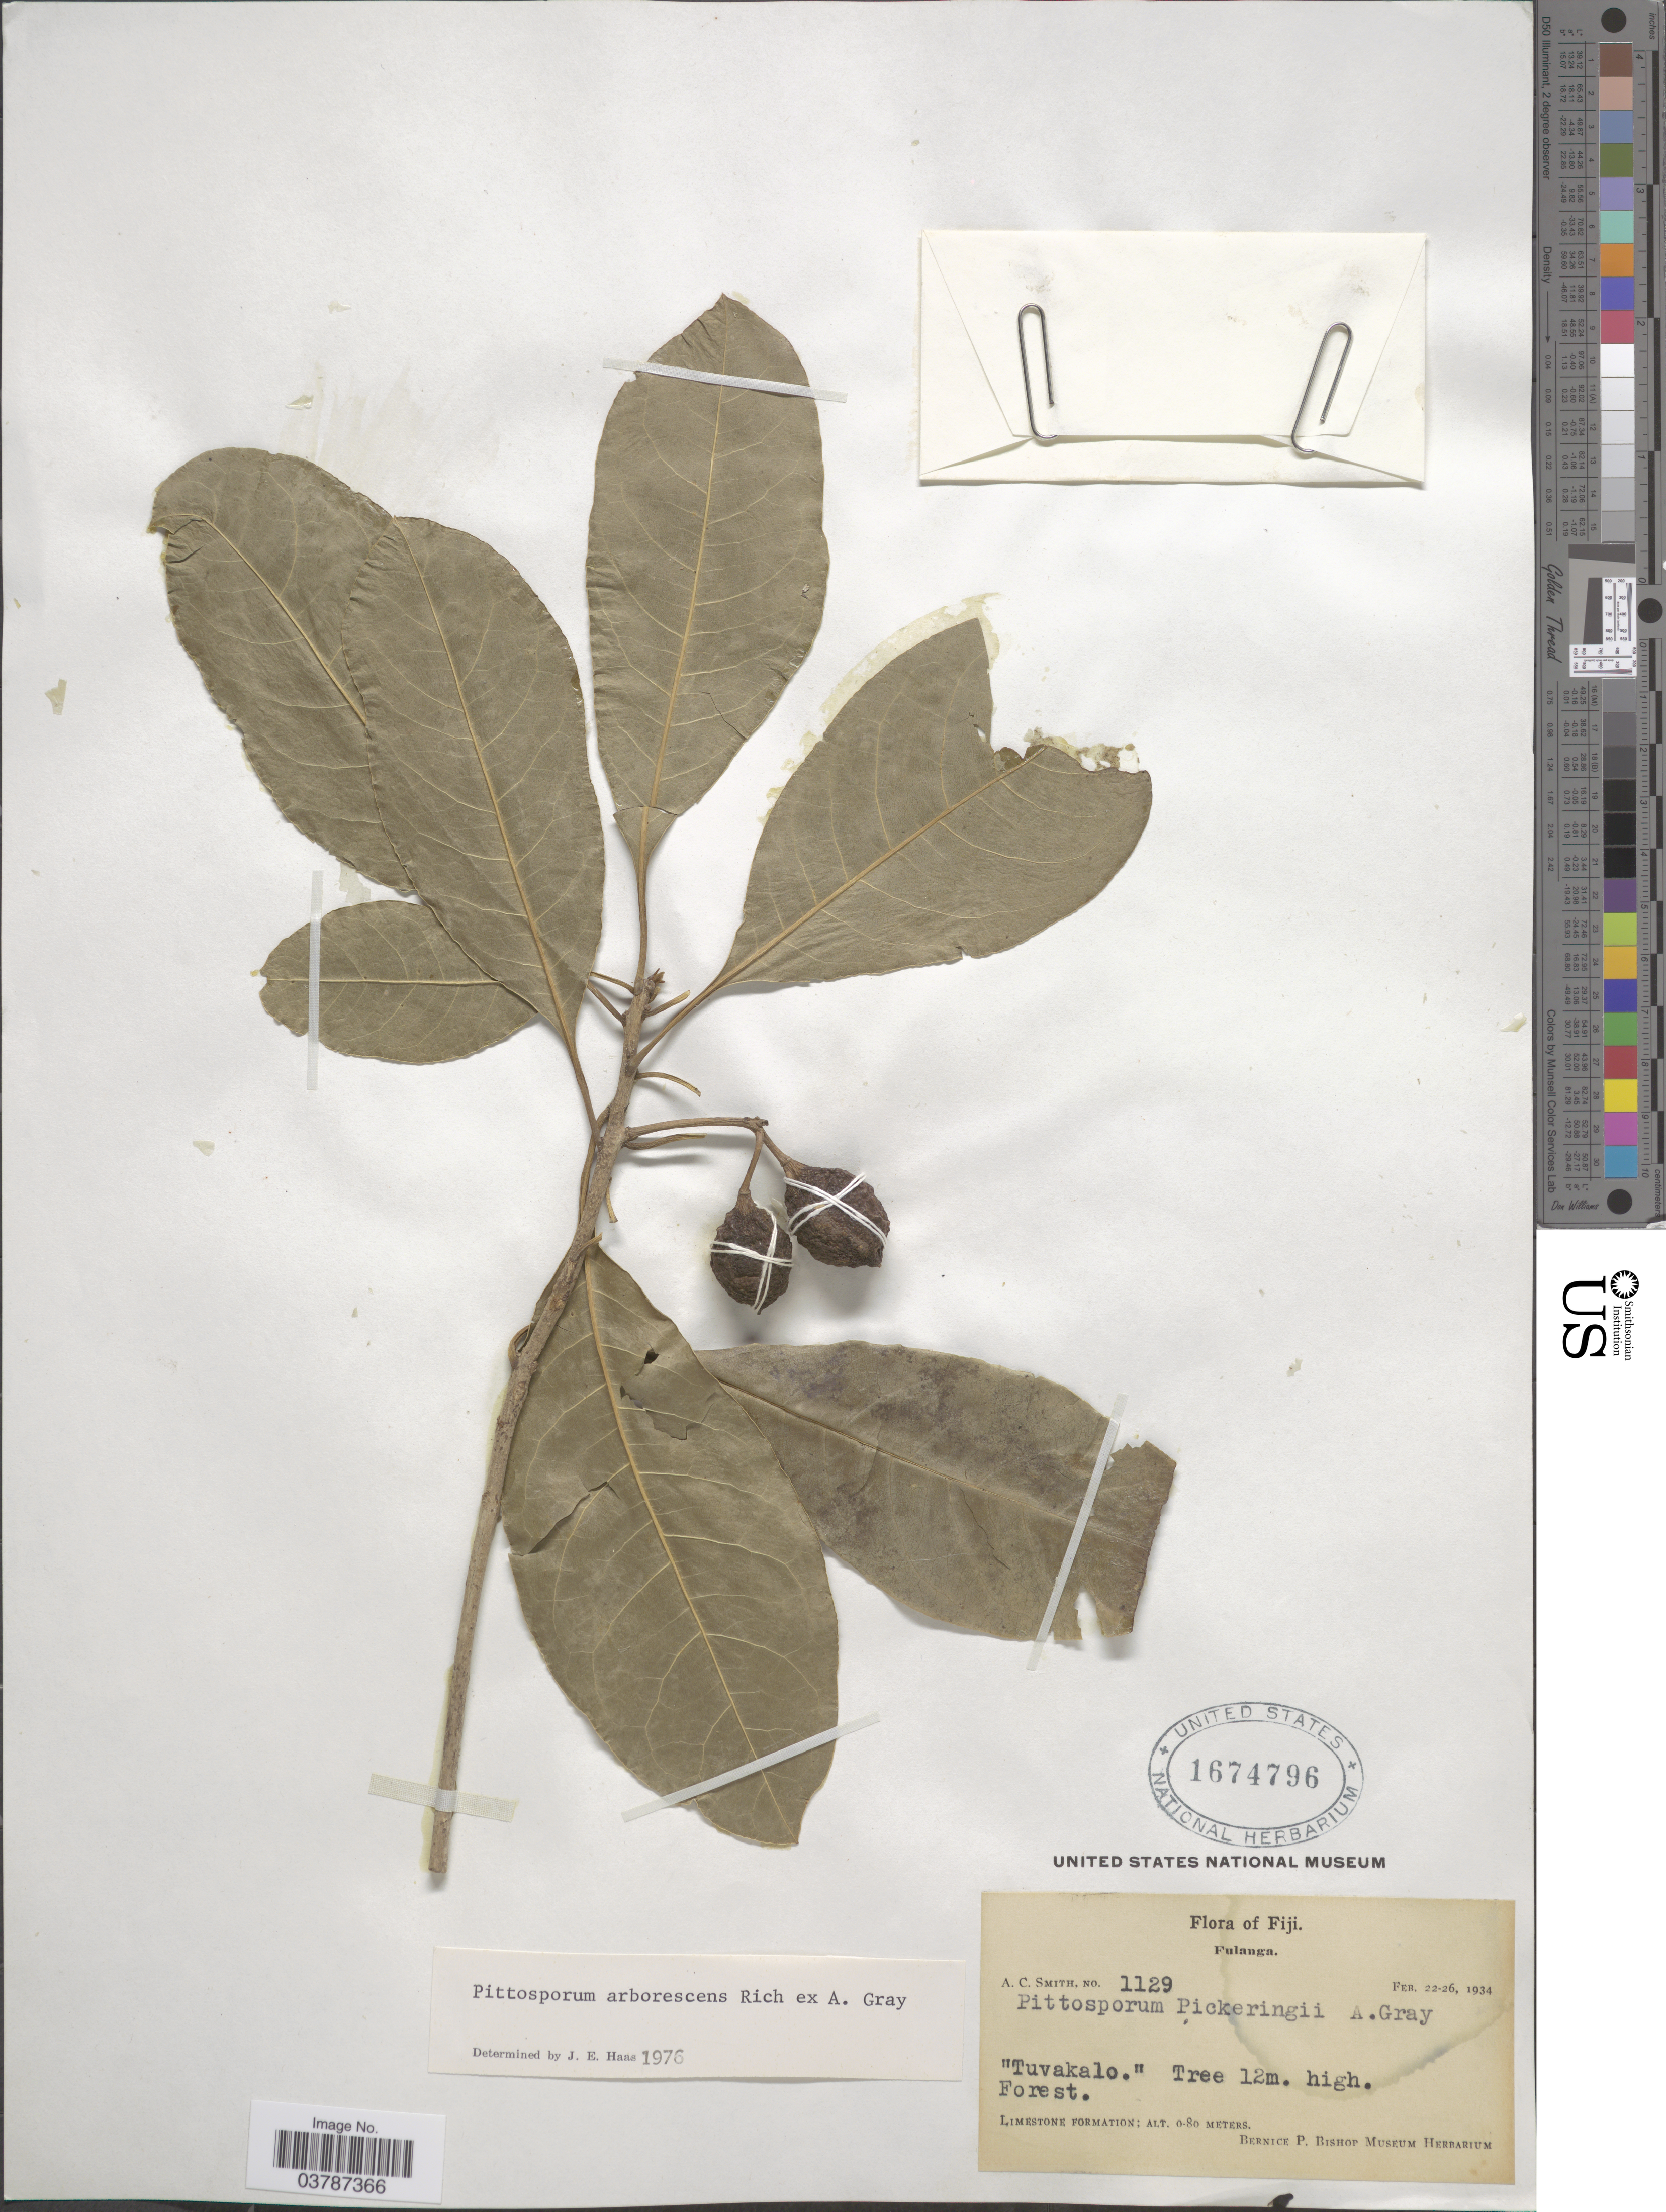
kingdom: Plantae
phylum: Tracheophyta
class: Magnoliopsida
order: Apiales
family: Pittosporaceae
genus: Pittosporum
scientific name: Pittosporum arborescens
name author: Rich. ex A. Gray in Wilkes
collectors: A. C. Smith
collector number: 1129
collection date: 1934-02-22/1934-02-26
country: Fiji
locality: Fulanga. Limestone formation.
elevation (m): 0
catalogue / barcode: US 1674796